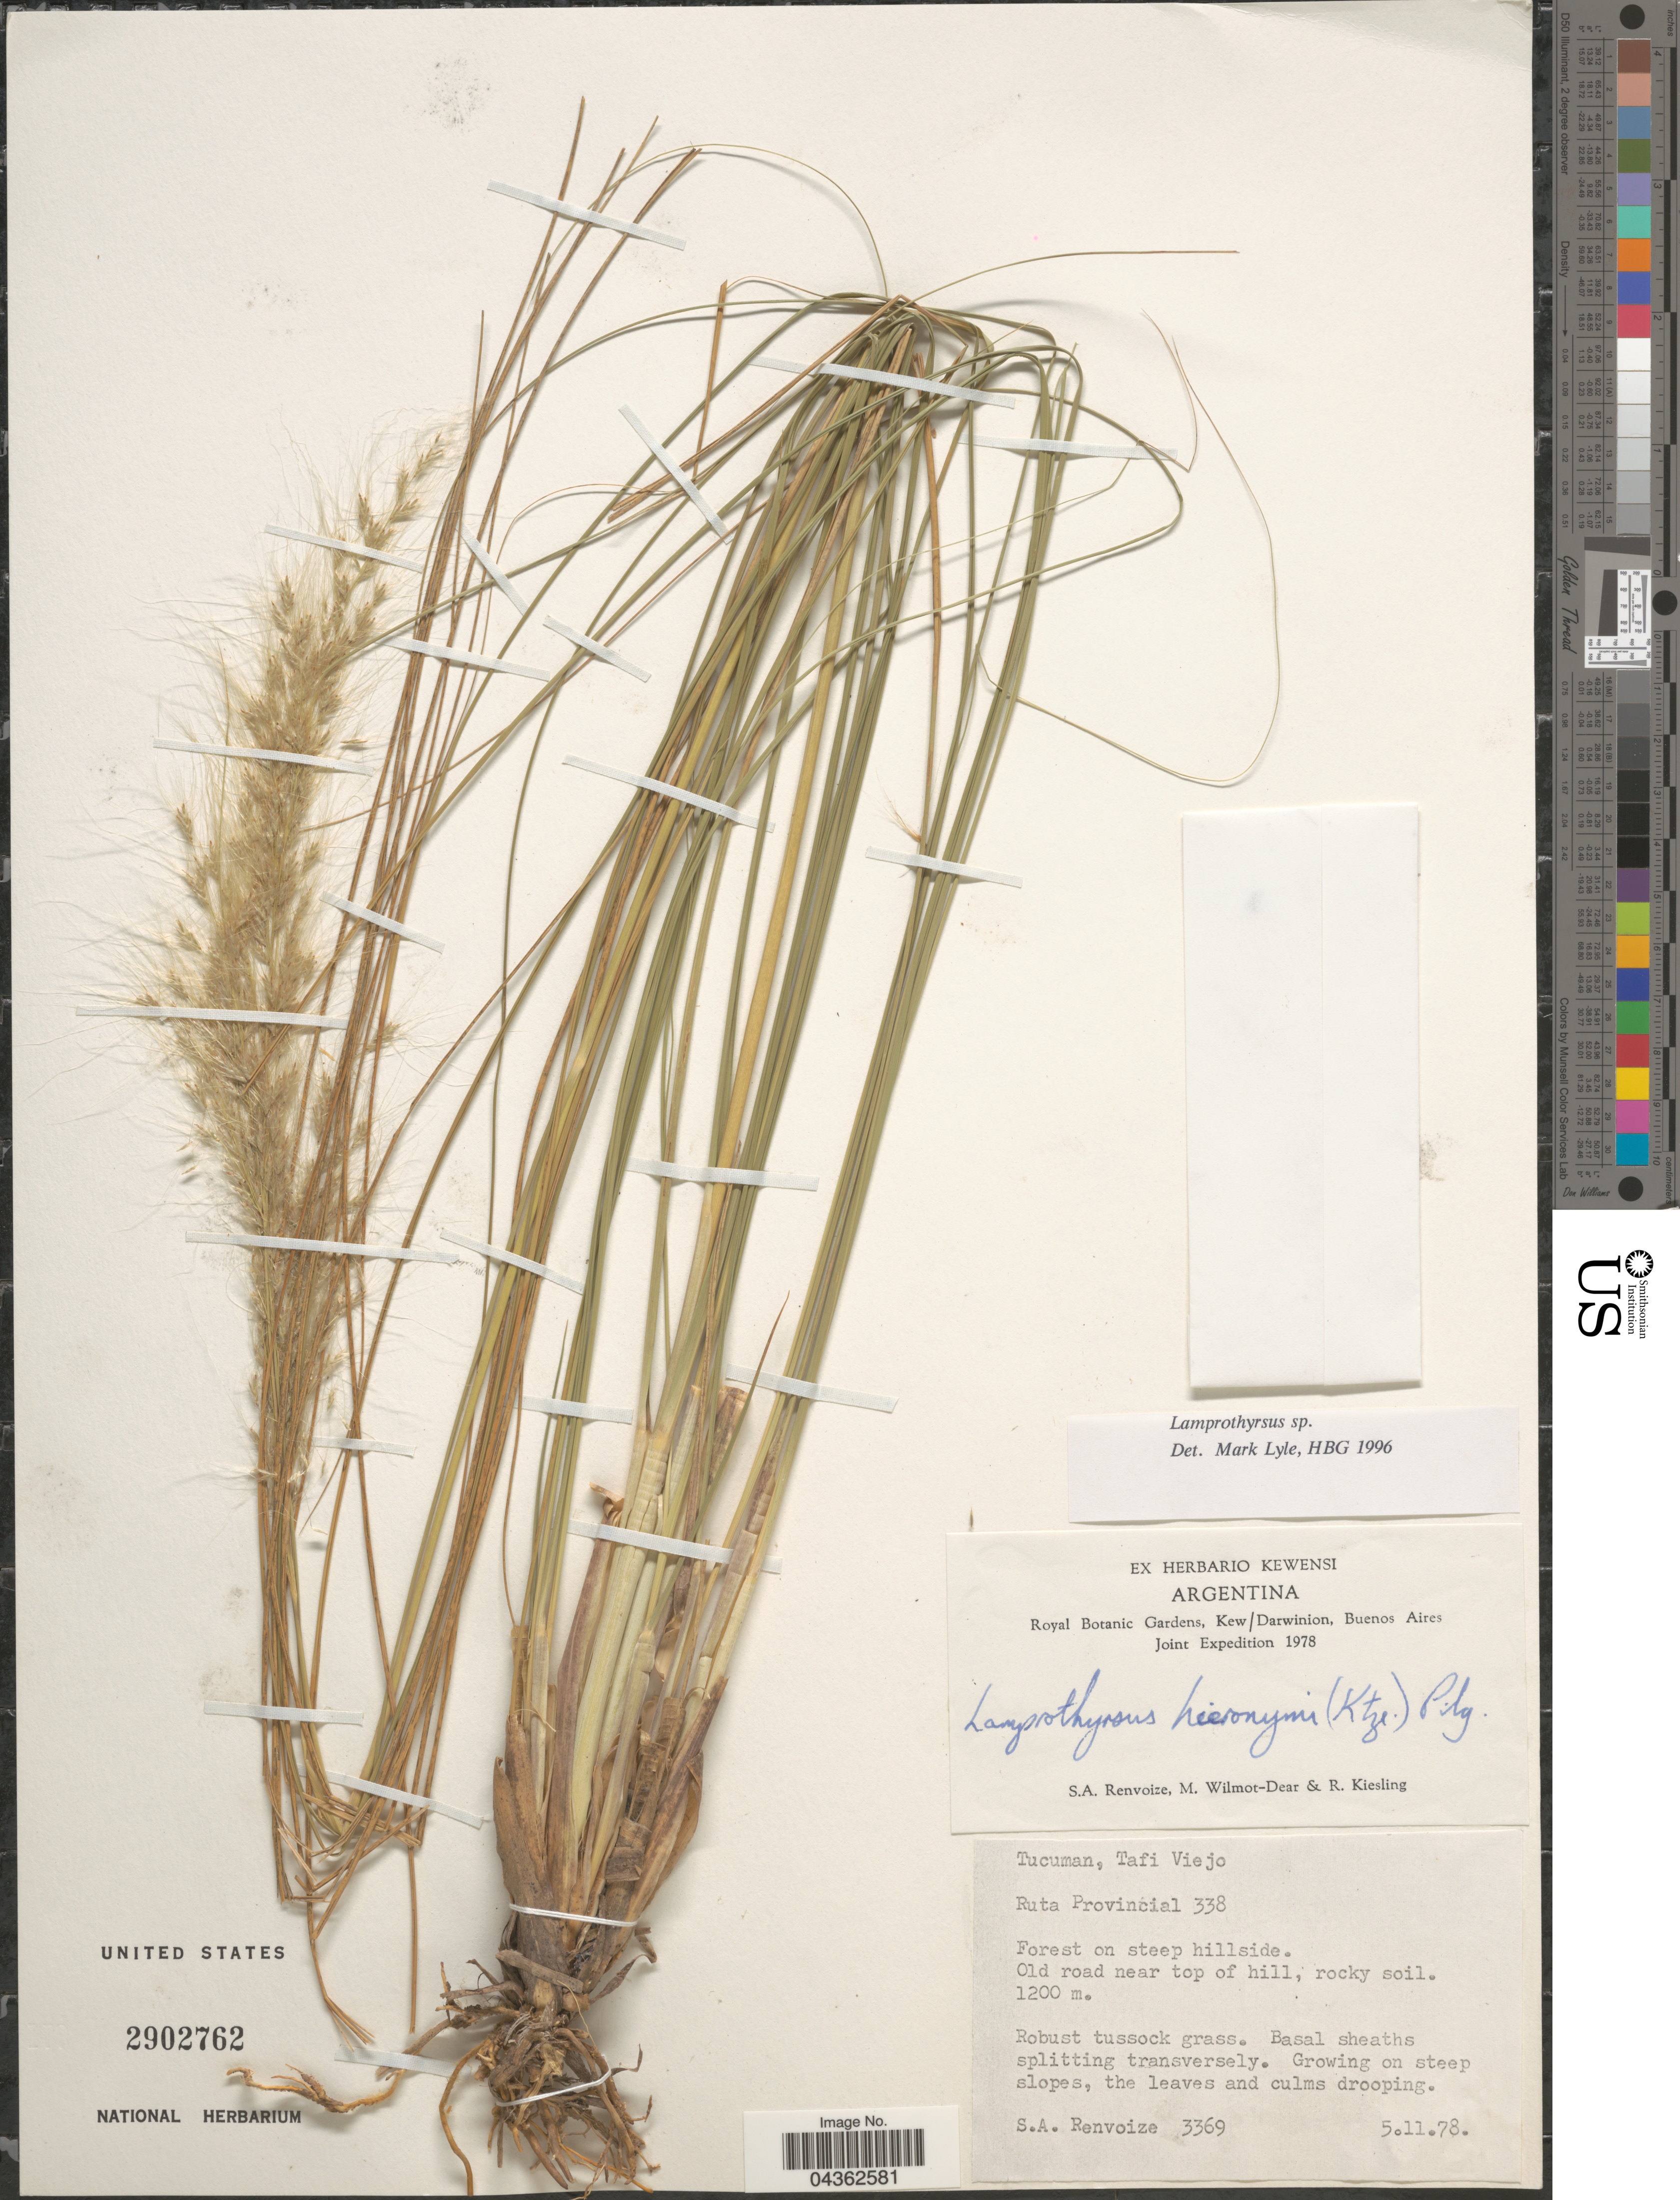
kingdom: Plantae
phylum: Tracheophyta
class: Liliopsida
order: Poales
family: Poaceae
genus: Cortaderia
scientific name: Cortaderia hieronymi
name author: (Kuntze) H.P. Linder & N.P. Barker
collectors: S. A. Renvoize, M. Wilmot-Dear & R. Kiesling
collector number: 3369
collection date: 1978-11-05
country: Argentina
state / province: Tucuman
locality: Royal Botanic Gardens, Kew/Darwinion, Buenos Aires Joint Expedition 1978. Tafi Viejo. Ruta Provincial 338. Old road near top of hill.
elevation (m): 1200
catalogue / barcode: US 2902762